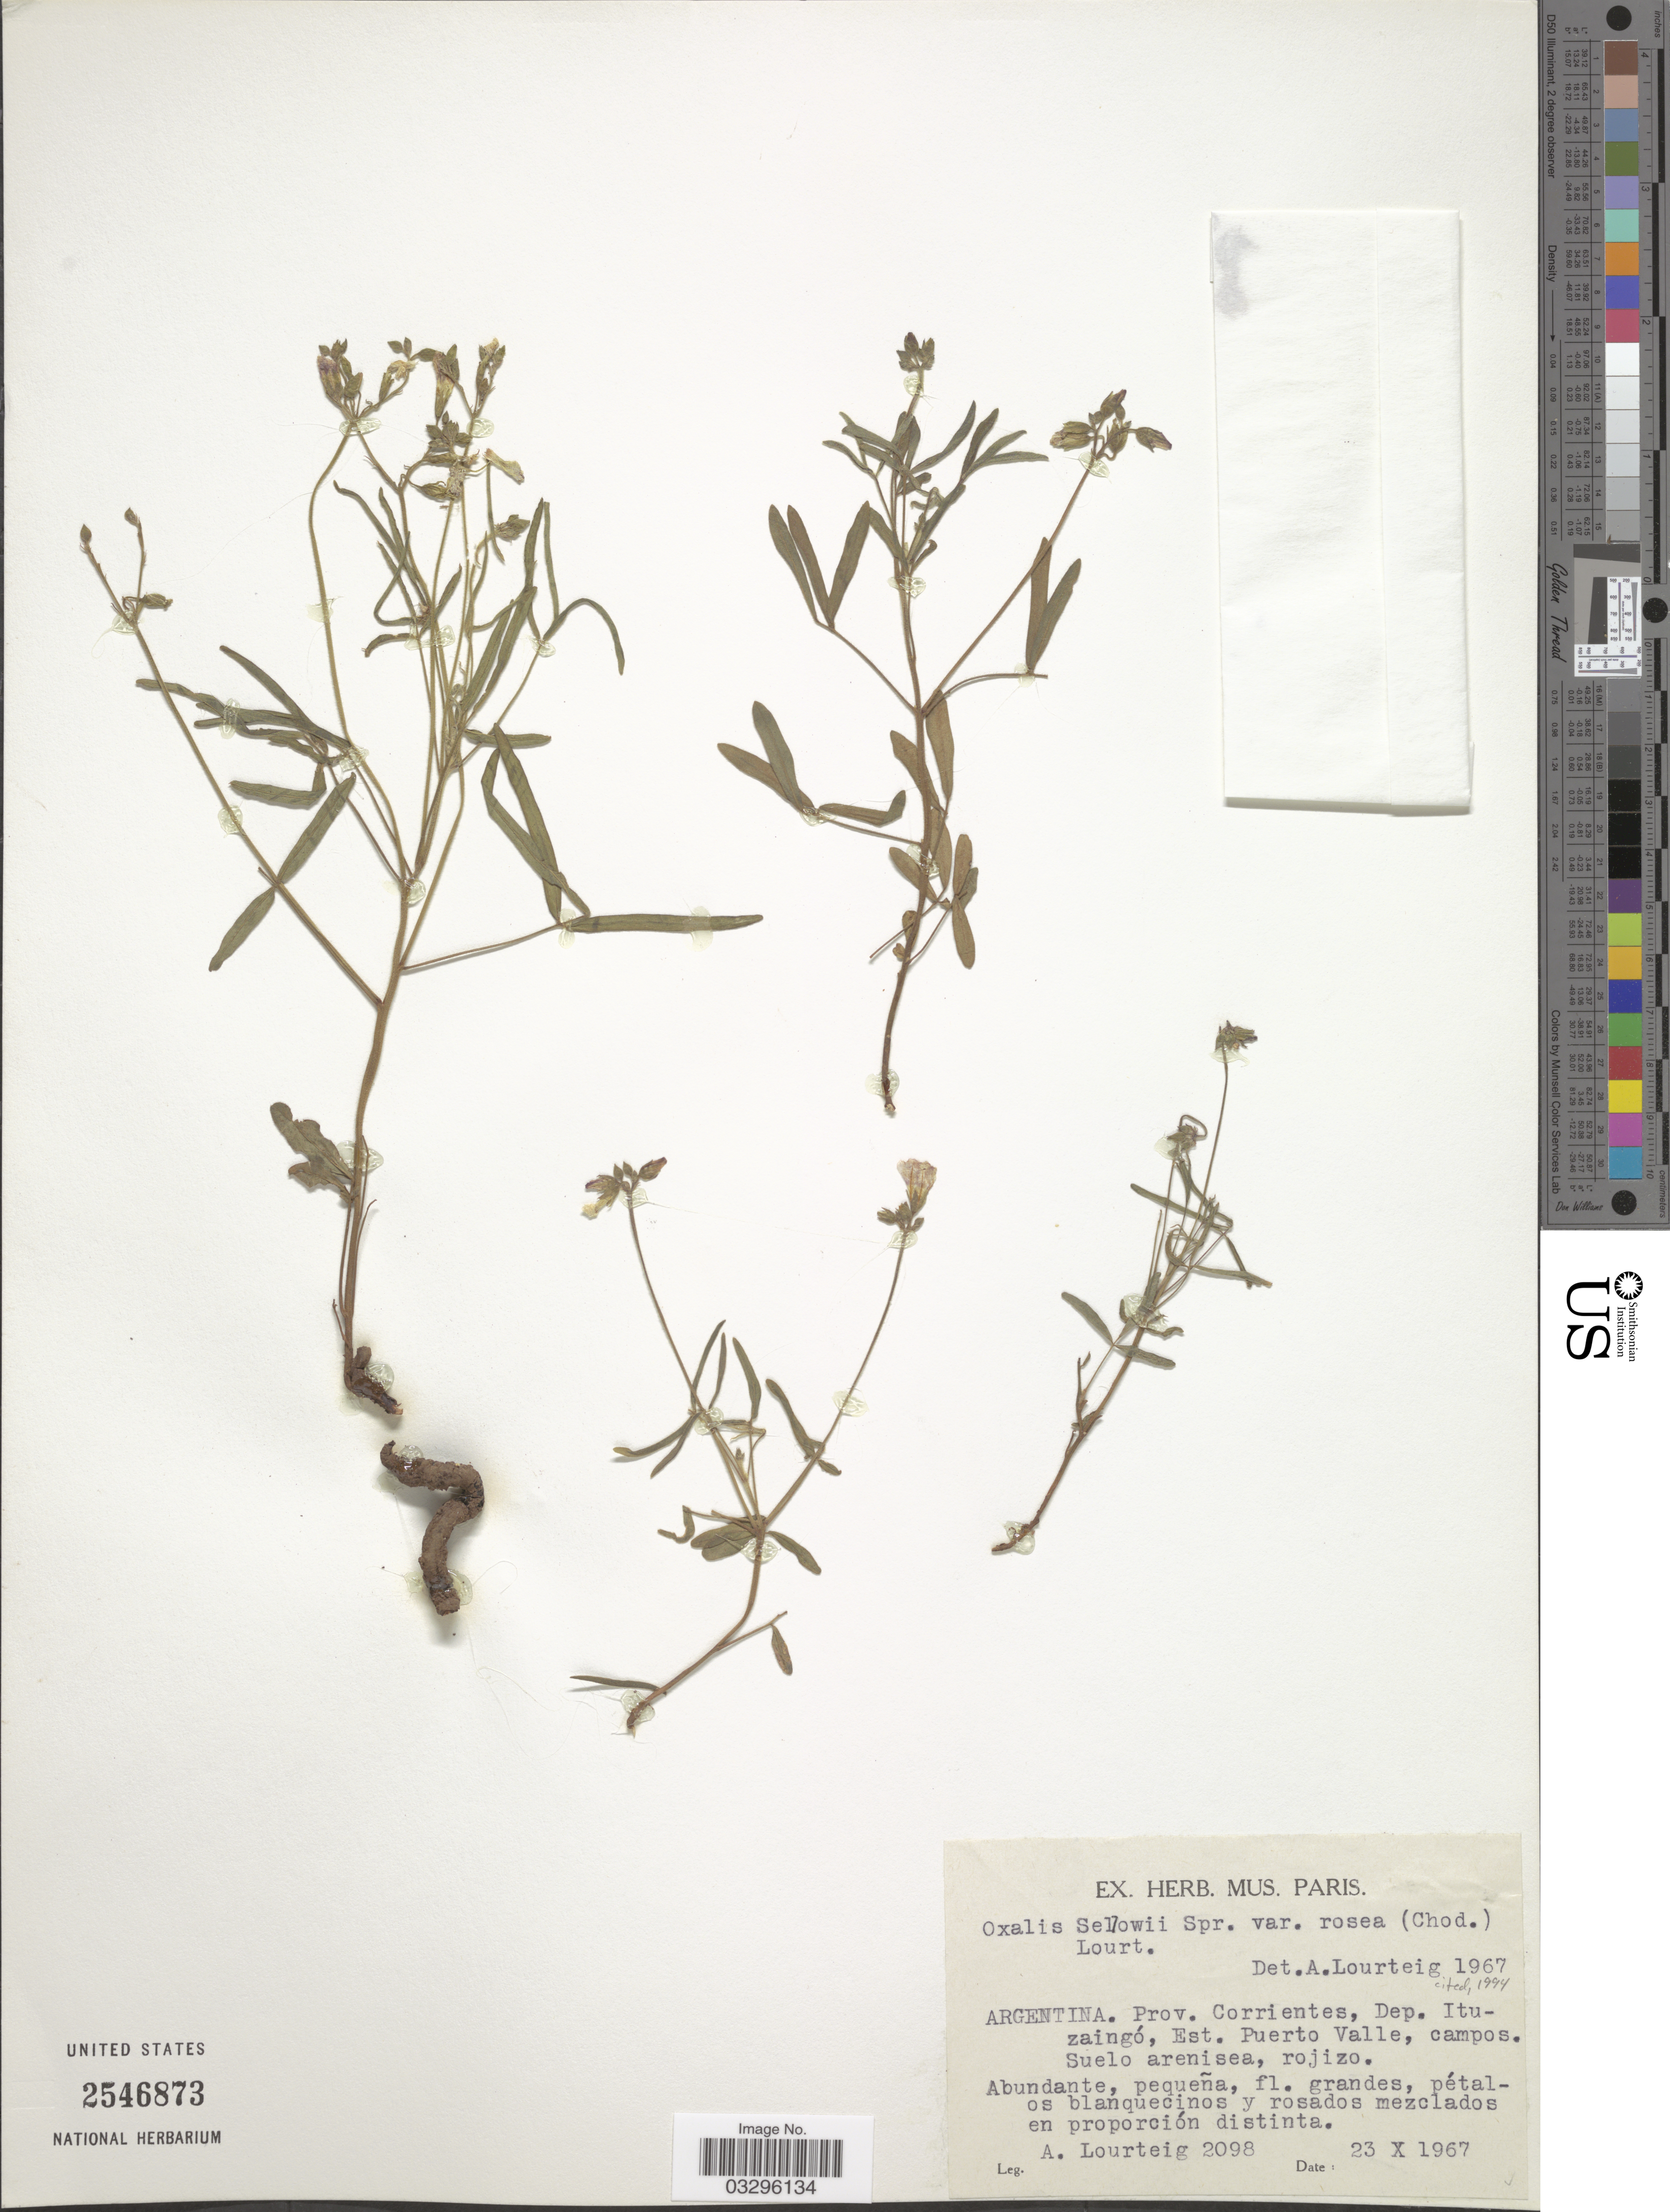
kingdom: Plantae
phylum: Tracheophyta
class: Magnoliopsida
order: Oxalidales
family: Oxalidaceae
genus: Oxalis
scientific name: Oxalis sellowii var. rosea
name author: (Chodat) Lourteig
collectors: A. Lourteig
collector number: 2098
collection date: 1967-10-23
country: Argentina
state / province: Corrientes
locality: Dep. Ituzaingó, Est. Puerto Valle, campos.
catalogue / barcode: US 2546873